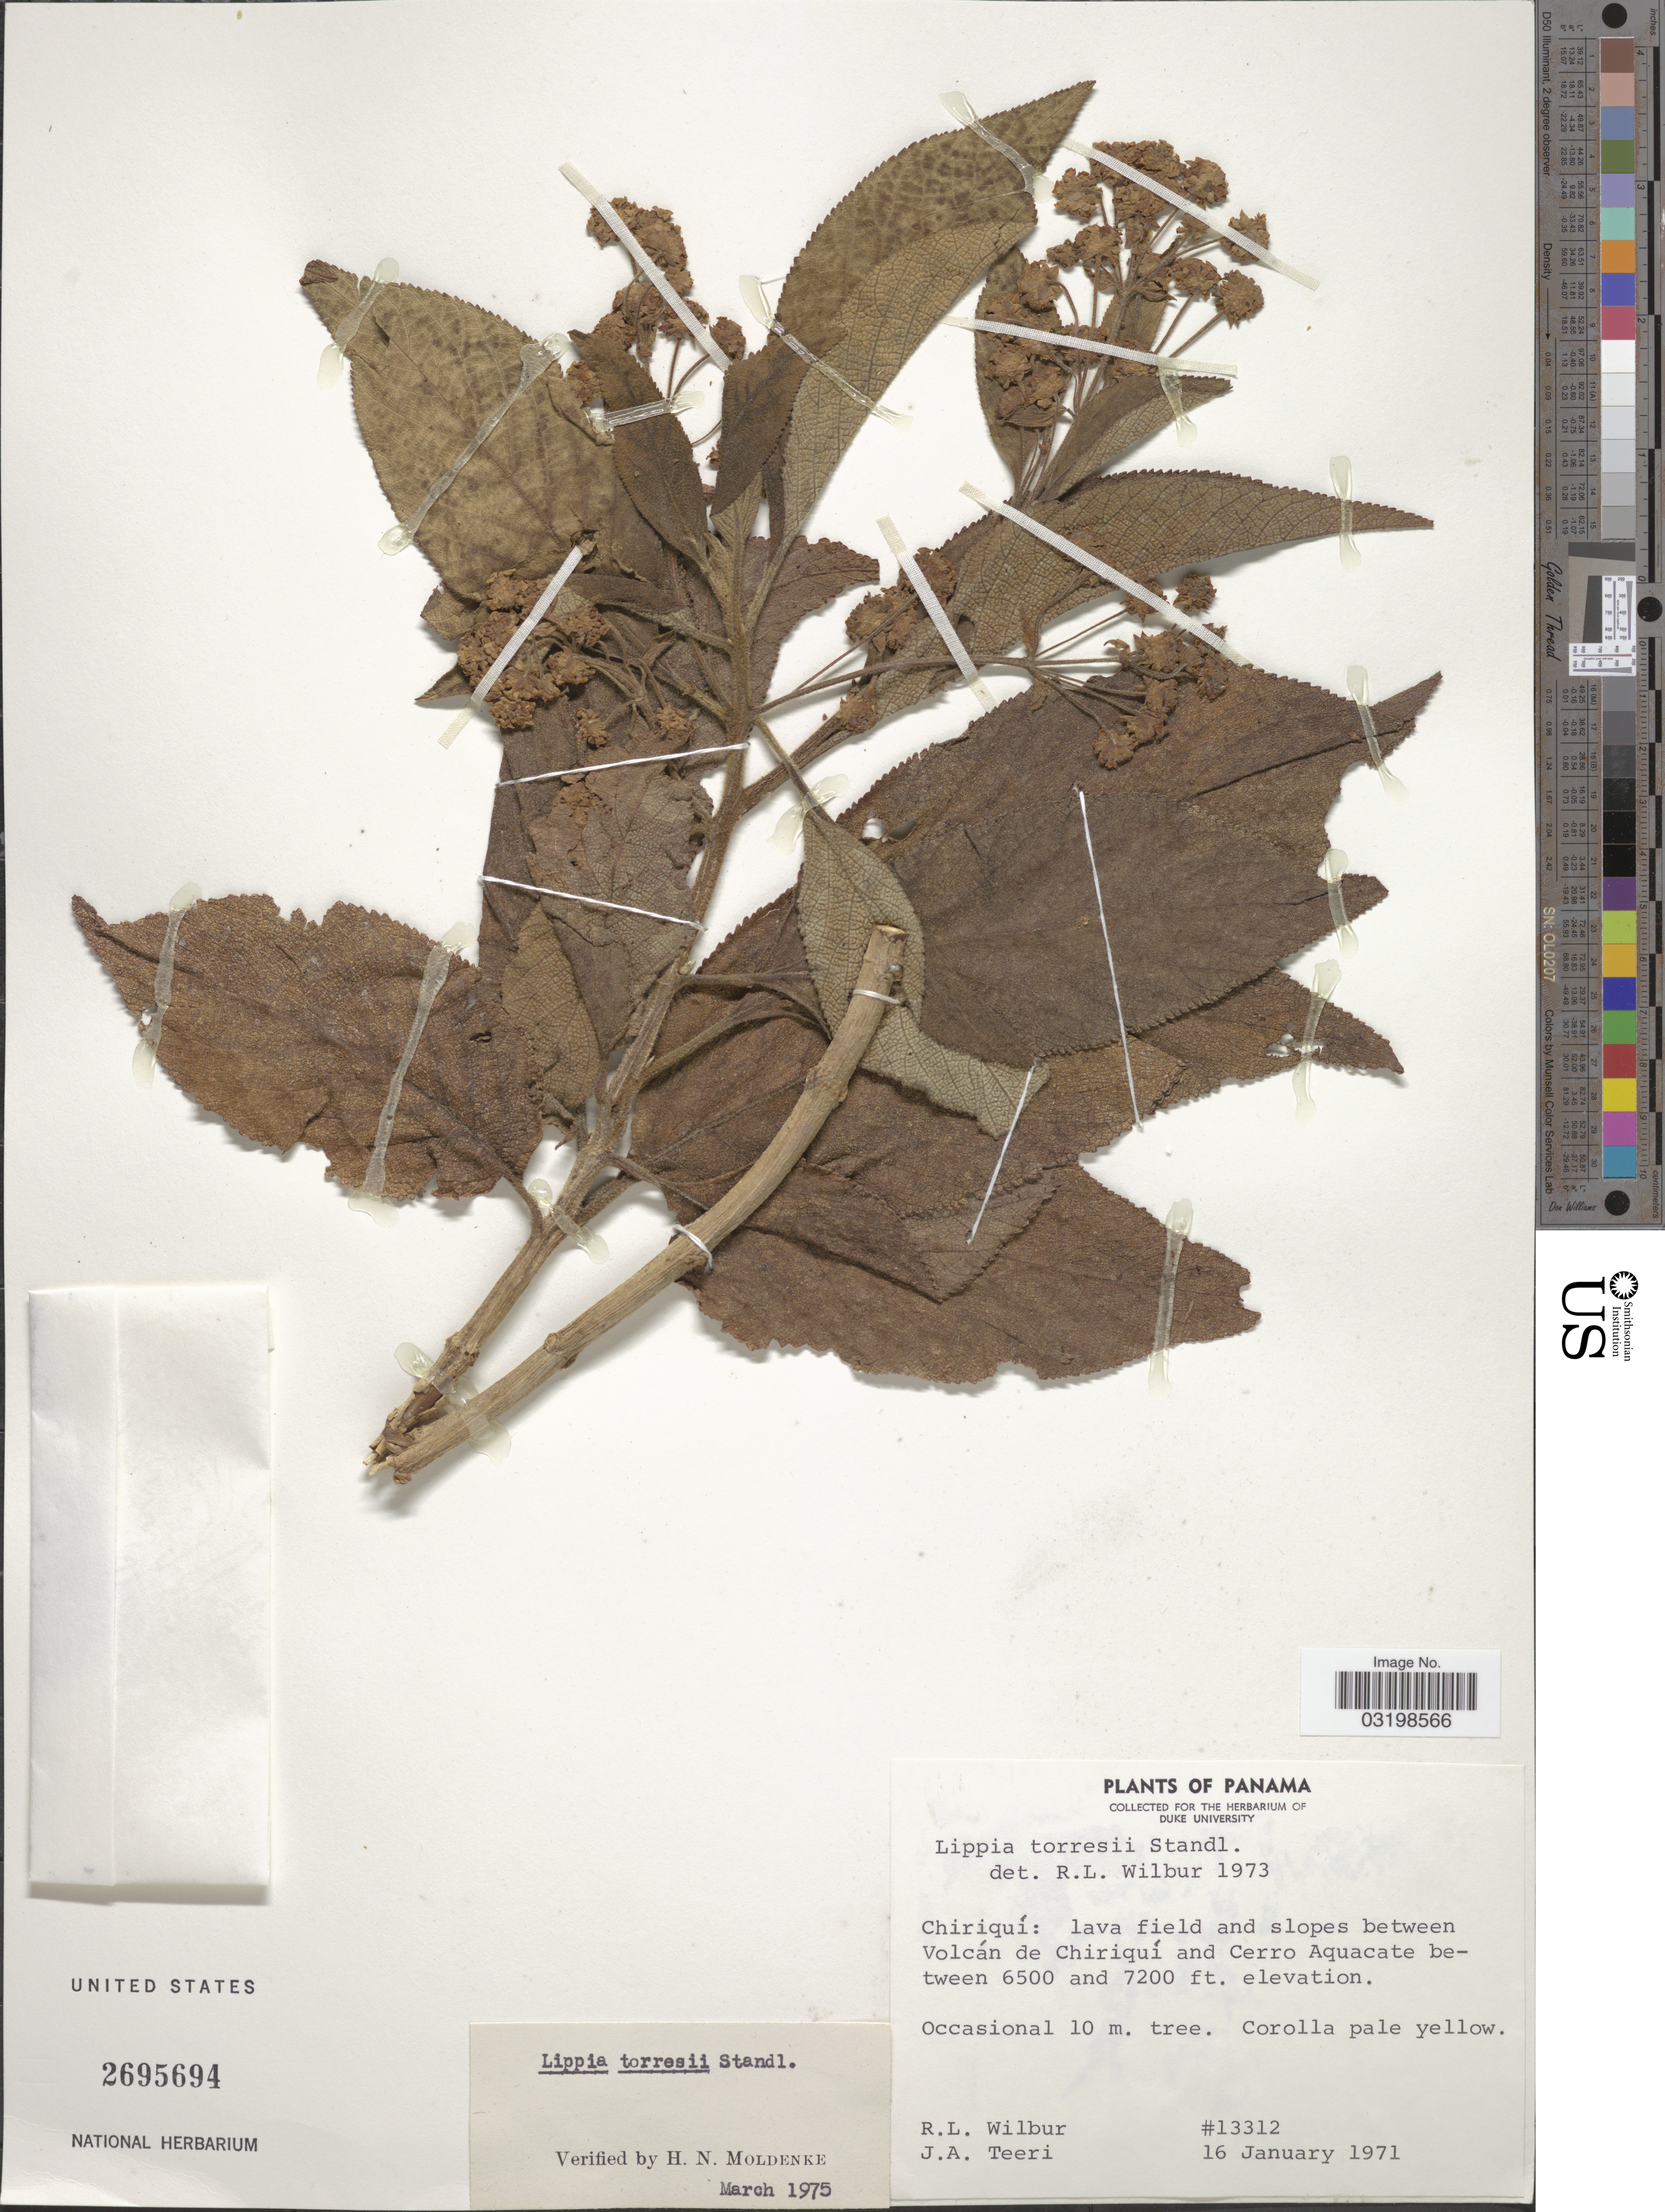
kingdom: Plantae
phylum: Tracheophyta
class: Magnoliopsida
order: Lamiales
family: Verbenaceae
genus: Lippia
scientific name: Lippia umbellata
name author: Cav.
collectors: R. L. Wilbur & J. Teeri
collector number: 13312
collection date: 1971-01-16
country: Panama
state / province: Chiriqui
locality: Lava field and slopes between Volcán de Chiriquí and Cerro Aquacate.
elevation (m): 1981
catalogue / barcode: US 2695694